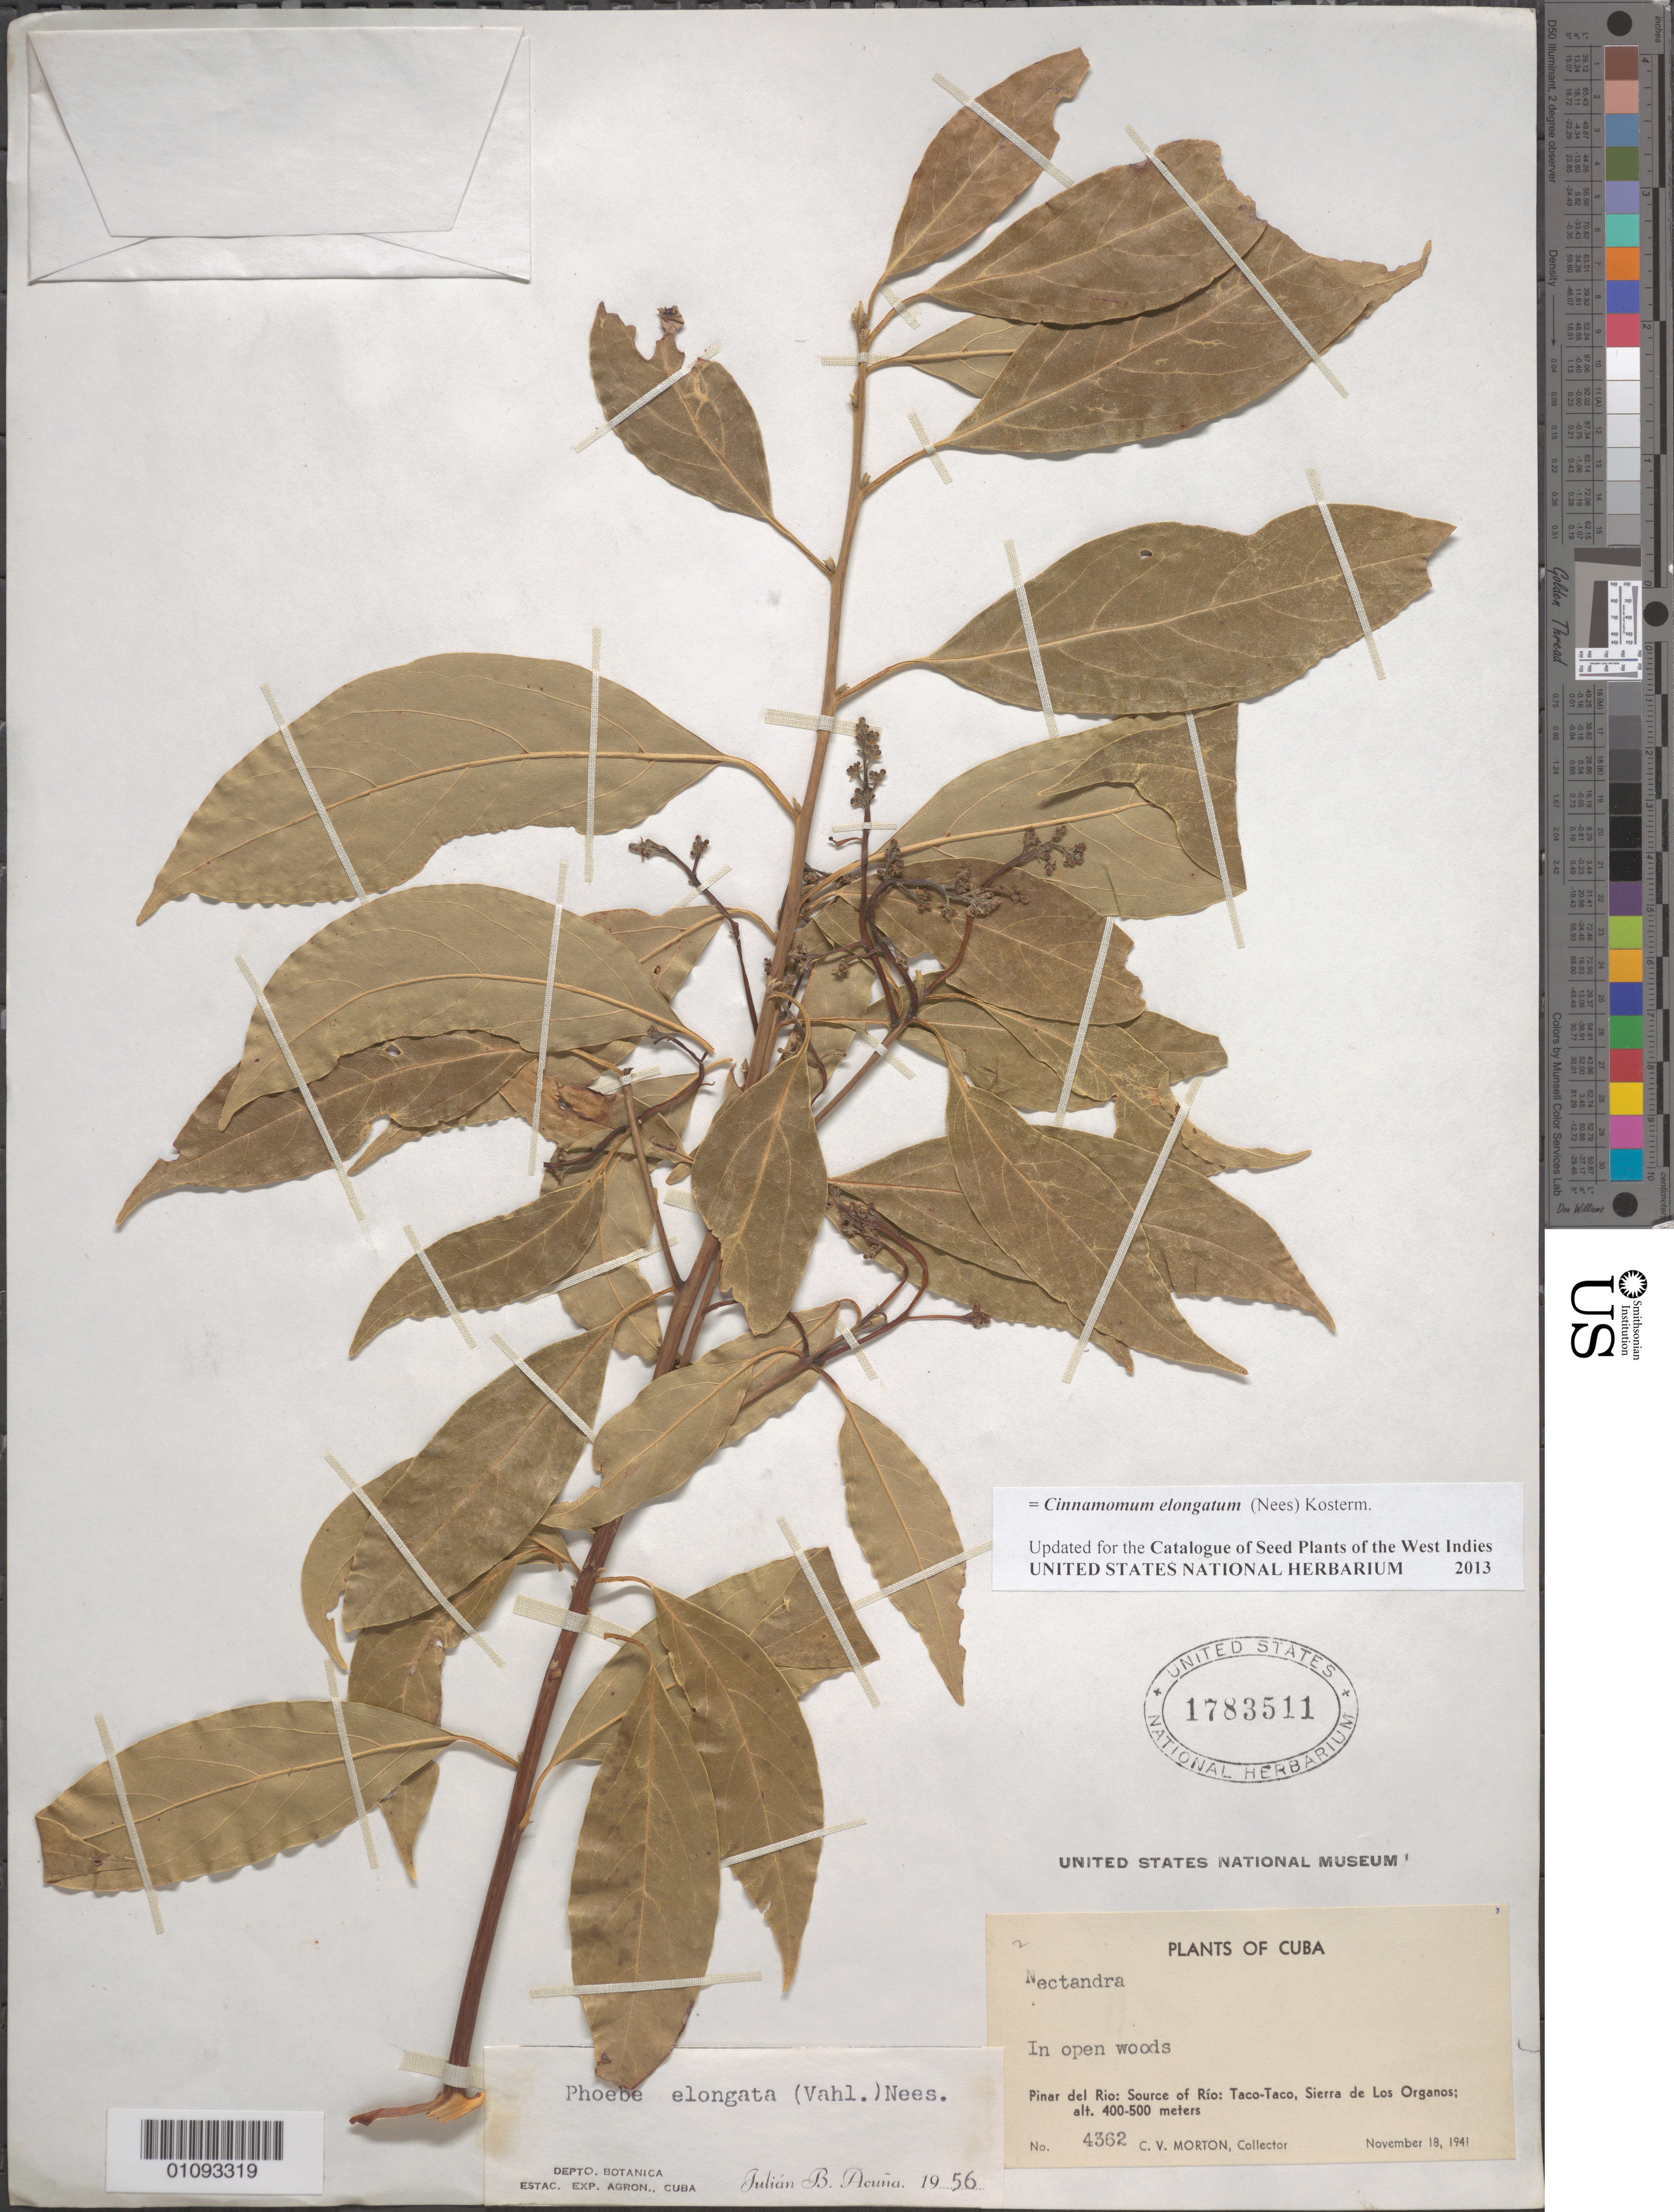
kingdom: Plantae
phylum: Tracheophyta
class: Magnoliopsida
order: Laurales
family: Lauraceae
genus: Phoebe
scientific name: Phoebe elongata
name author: (Vahl) Nees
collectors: C. V. Morton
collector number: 4362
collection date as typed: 18 Nov 1941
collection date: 1941-11-18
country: Cuba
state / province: Pinar del Rio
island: Cuba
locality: Taco-Taco, Sierra de Los Organos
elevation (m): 400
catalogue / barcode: US 1783511